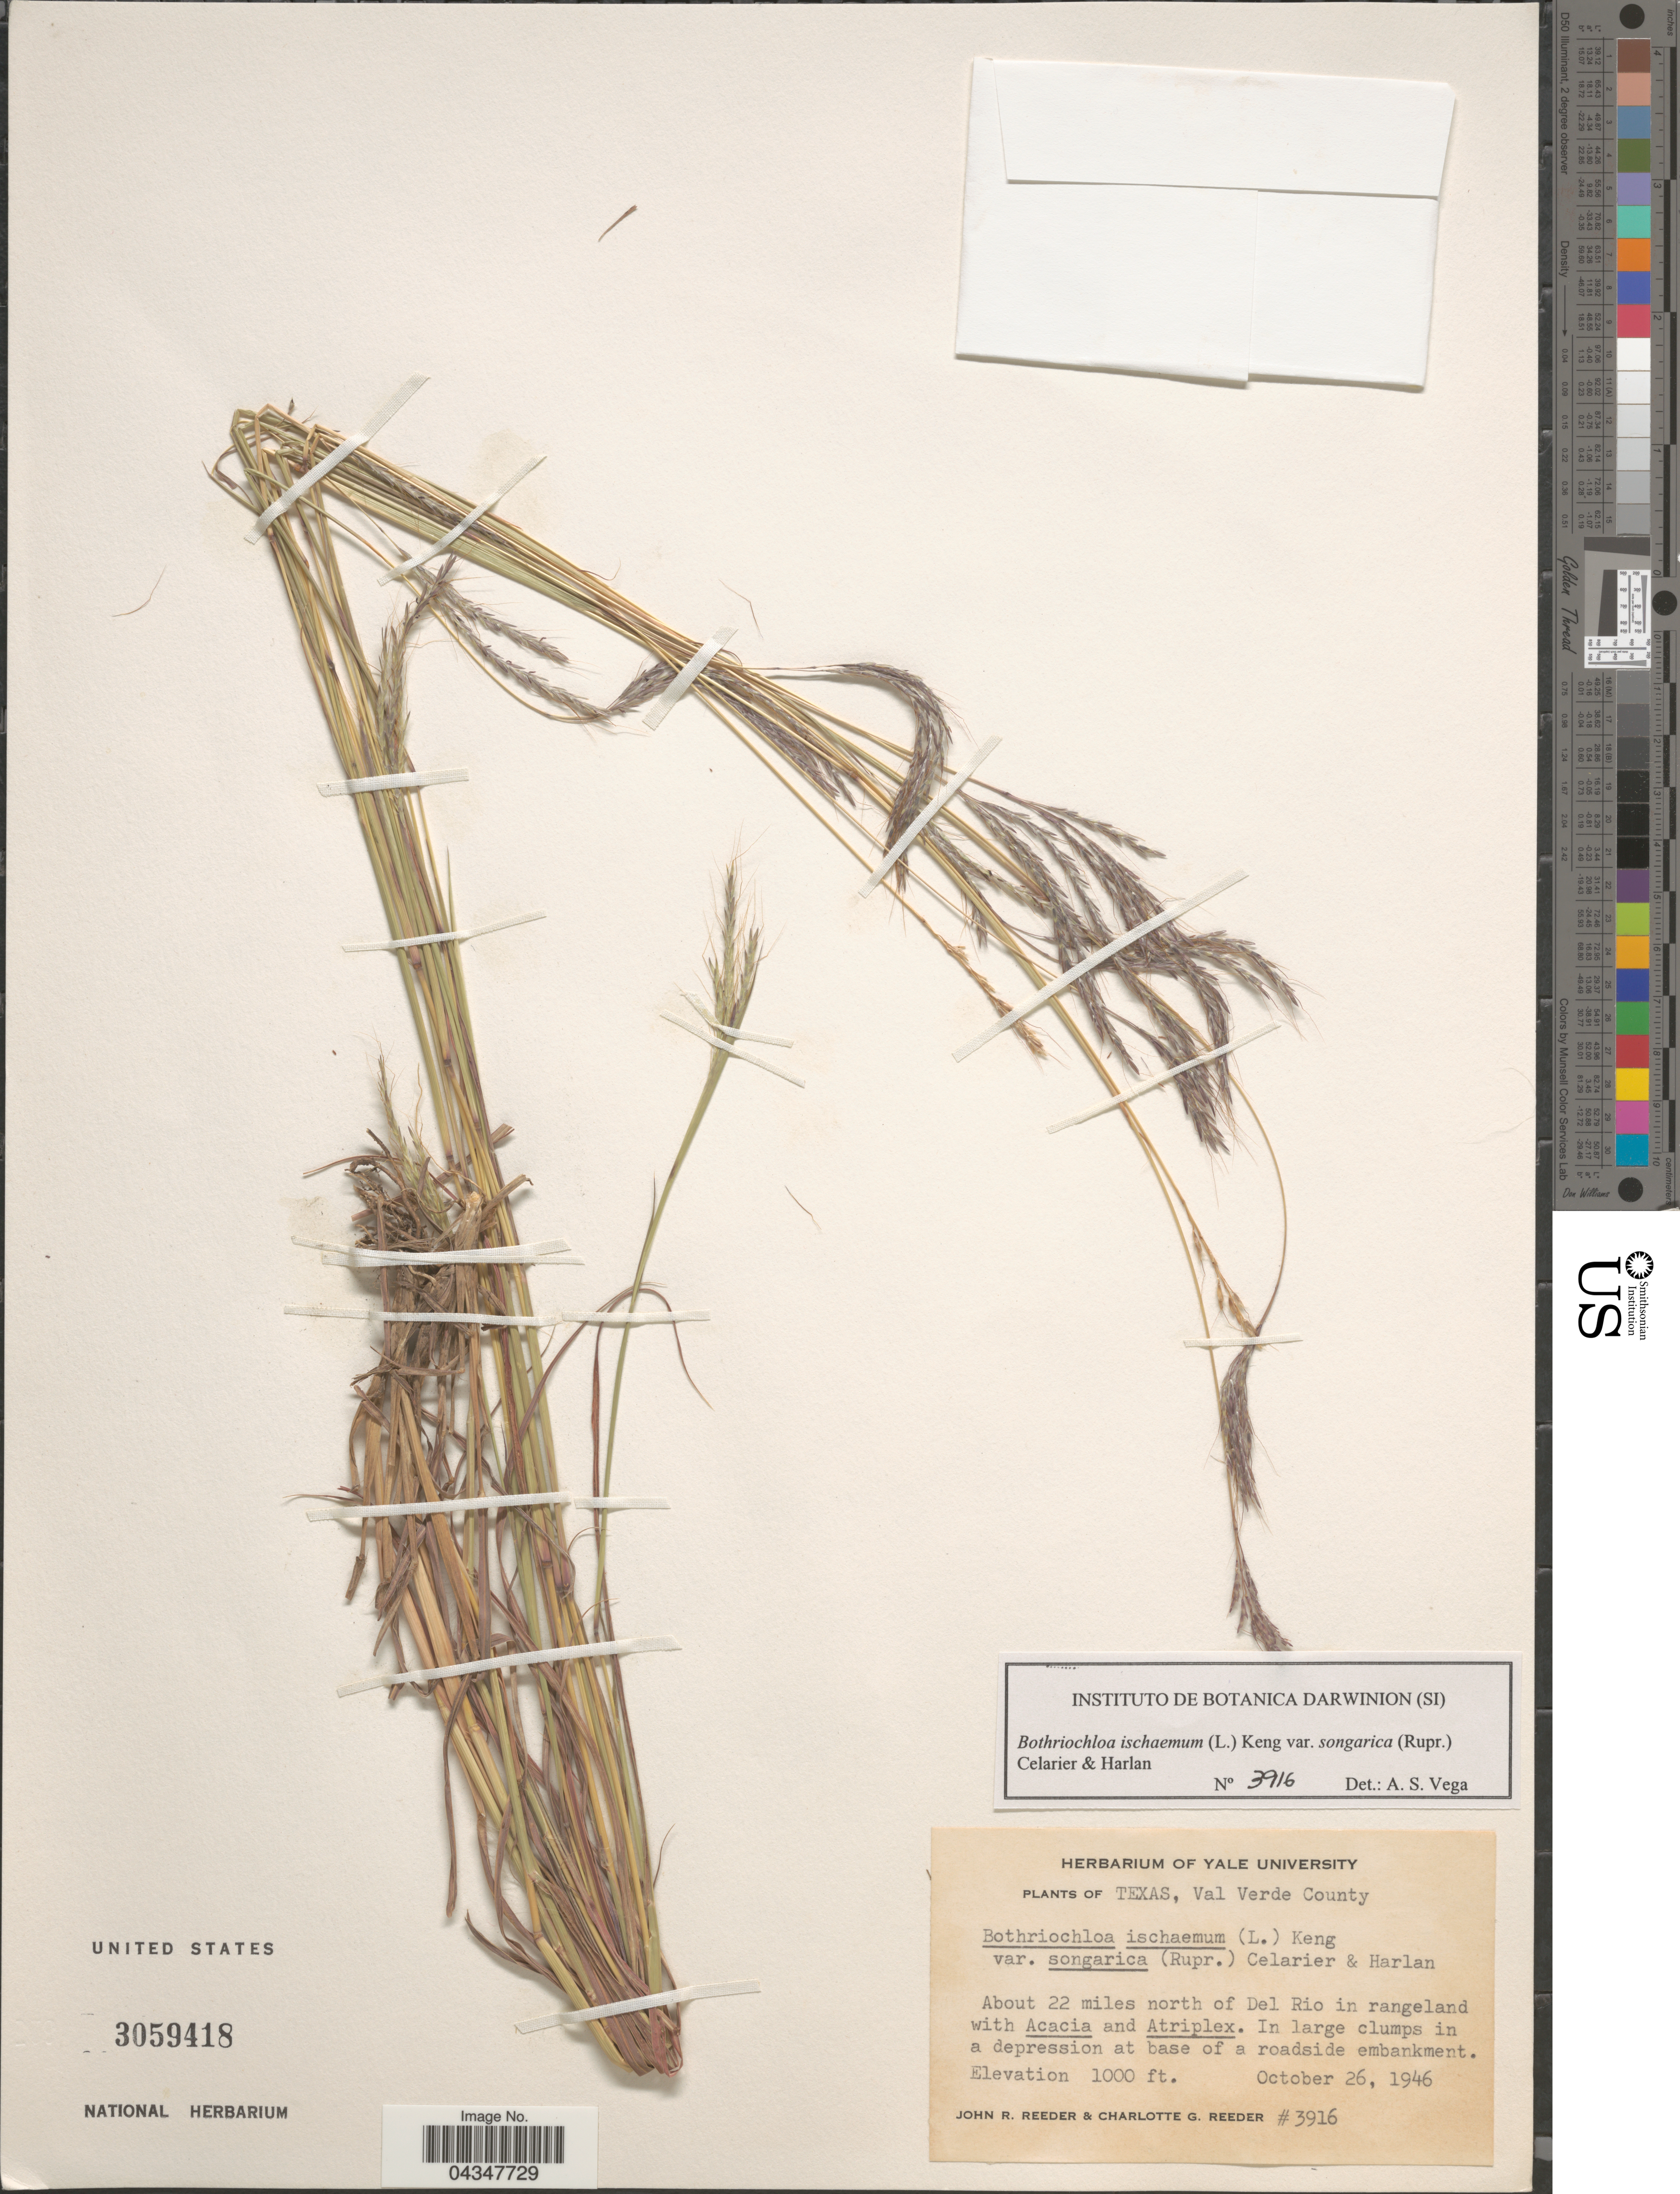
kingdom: Plantae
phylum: Tracheophyta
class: Liliopsida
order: Poales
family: Poaceae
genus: Bothriochloa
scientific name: Bothriochloa ischaemum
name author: (L.) Keng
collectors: J. R. Reeder & C. G. Reeder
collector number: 3916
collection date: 1946-10-26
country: United States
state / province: Texas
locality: Val Verde County. About 22 miles north of Del Rio.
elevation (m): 305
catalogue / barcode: US 3059418